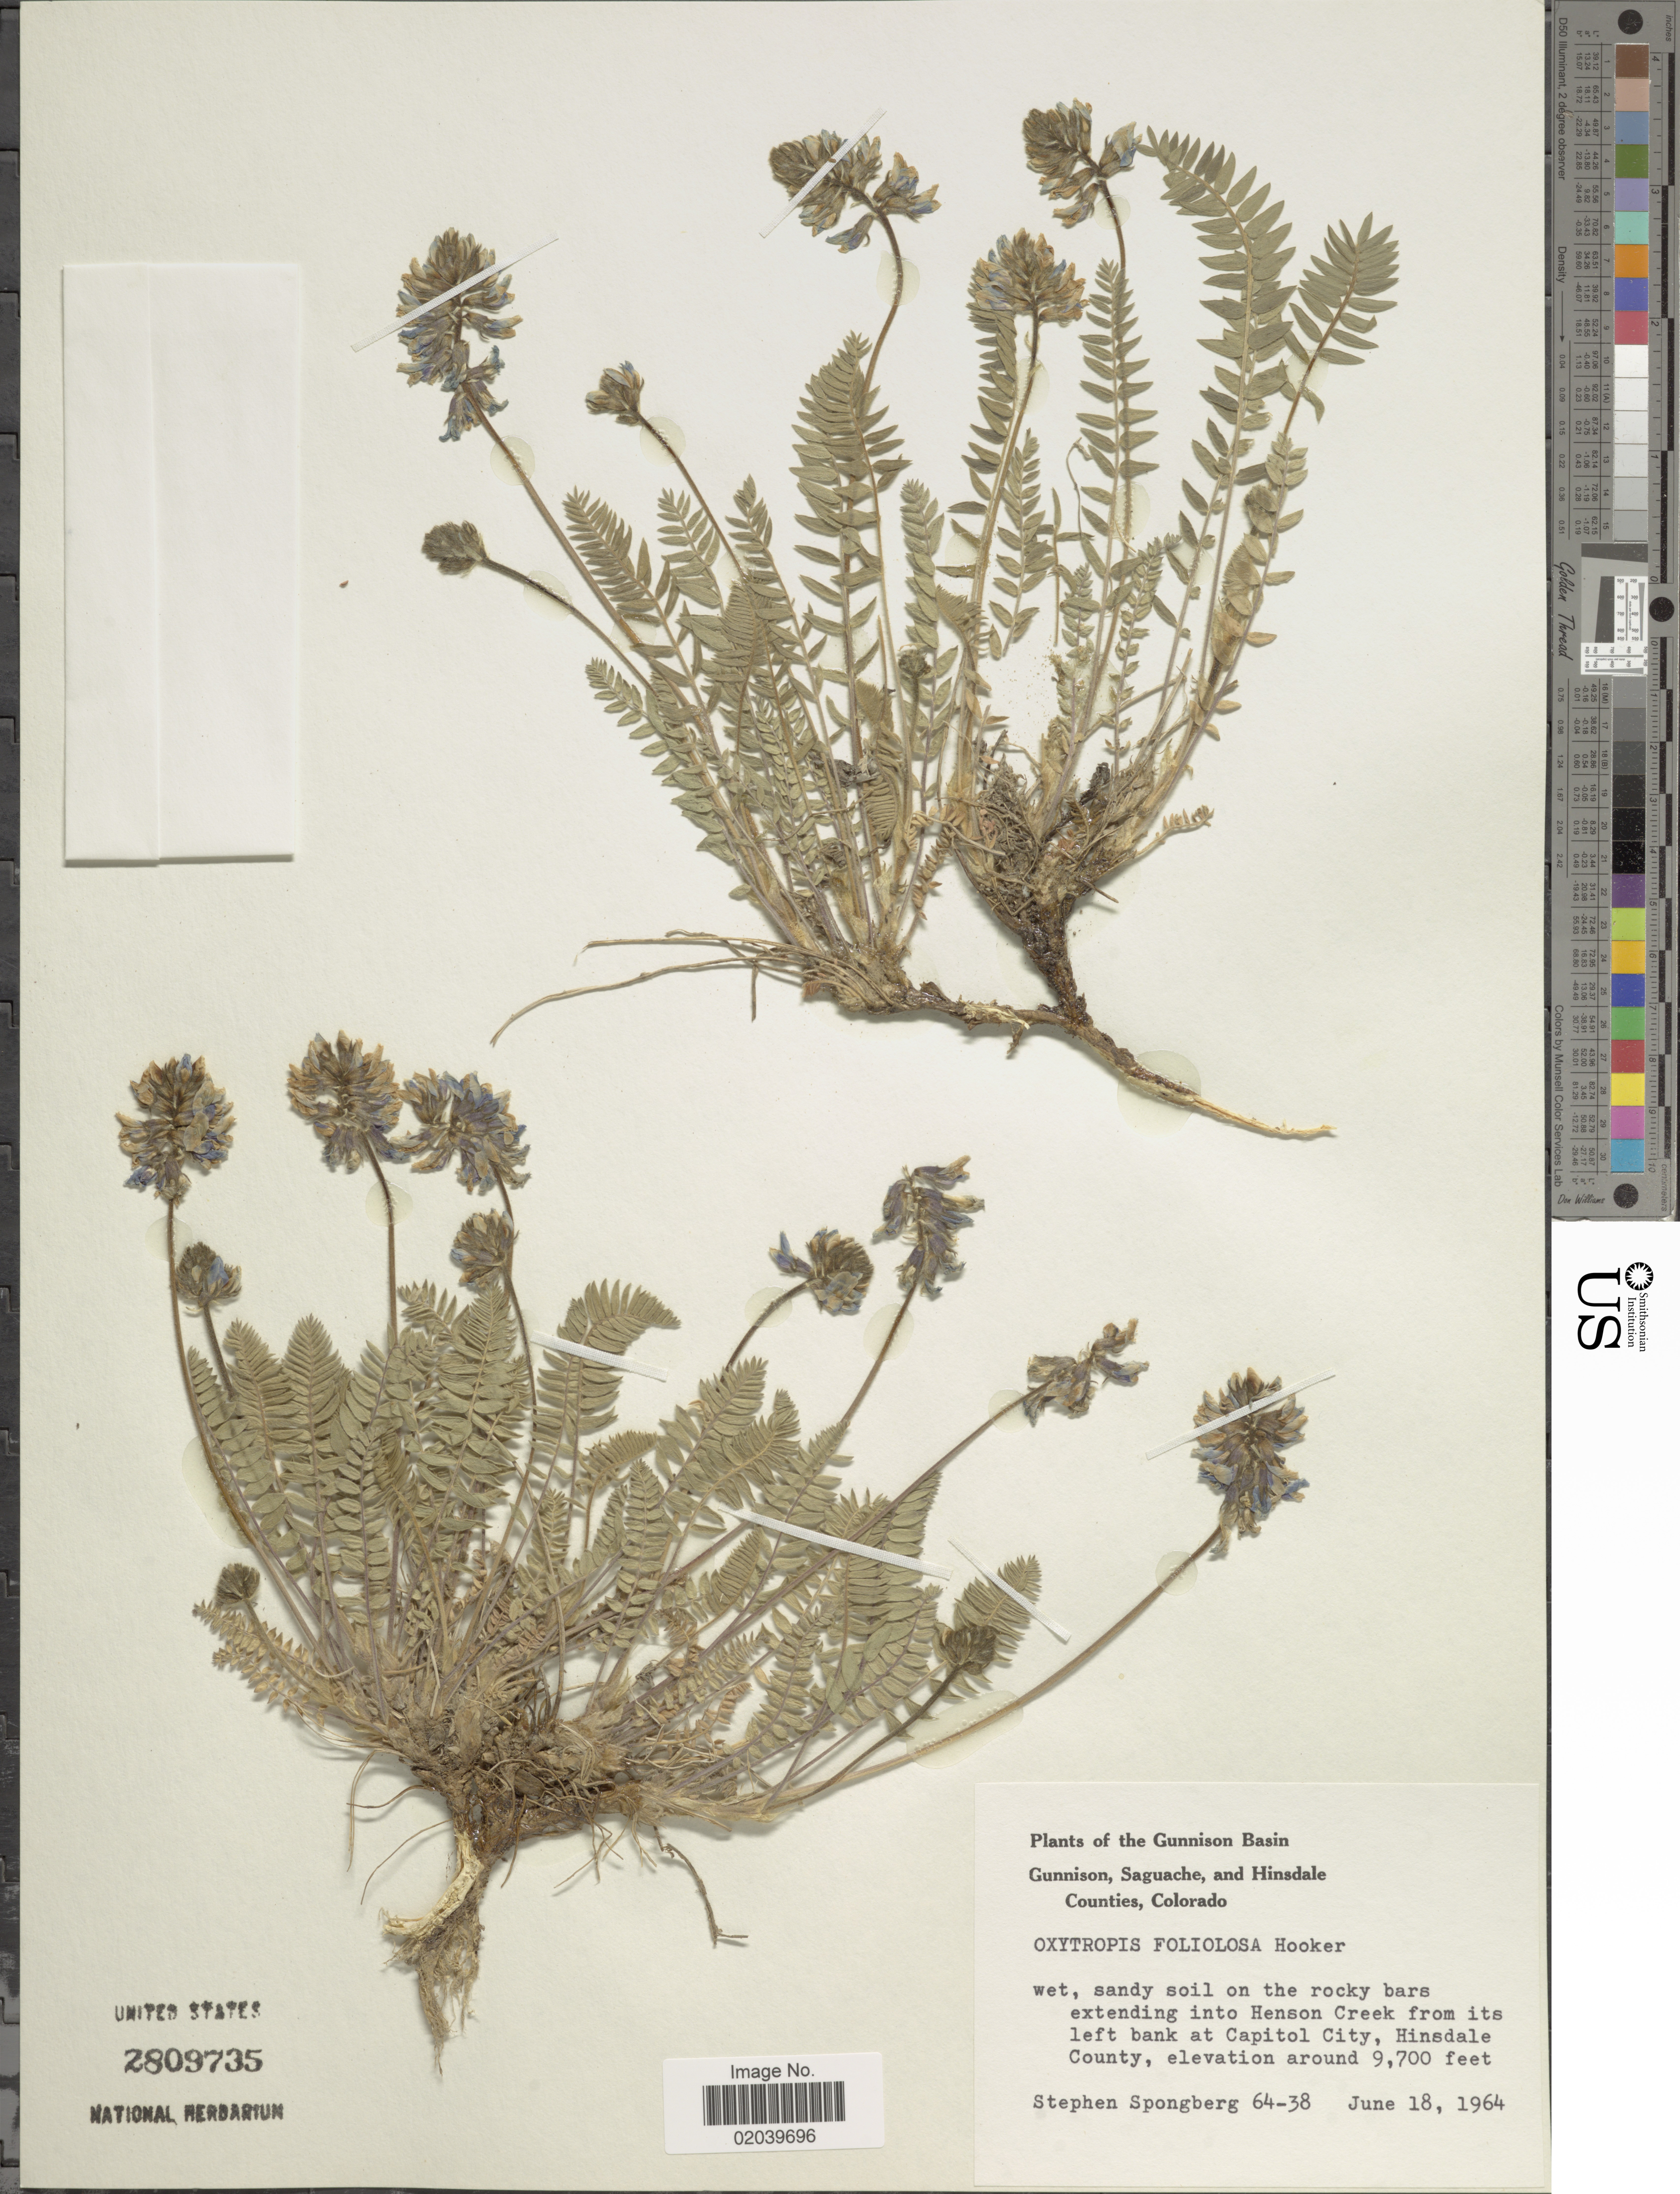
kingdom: Plantae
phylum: Tracheophyta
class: Magnoliopsida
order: Fabales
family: Fabaceae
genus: Oxytropis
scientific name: Oxytropis deflexa var. foliolosa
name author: (Hook.) Barneby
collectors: S. A.Spongberg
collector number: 64-38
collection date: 1964-06-18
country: United States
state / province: Colorado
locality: The Gunnison Basin, Gunnison, Saguache, and Hinsdale Counties, Colorado, Into Henson Creek from its left bank at Capitol City, Hinsdale County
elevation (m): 2957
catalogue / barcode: US 2809735